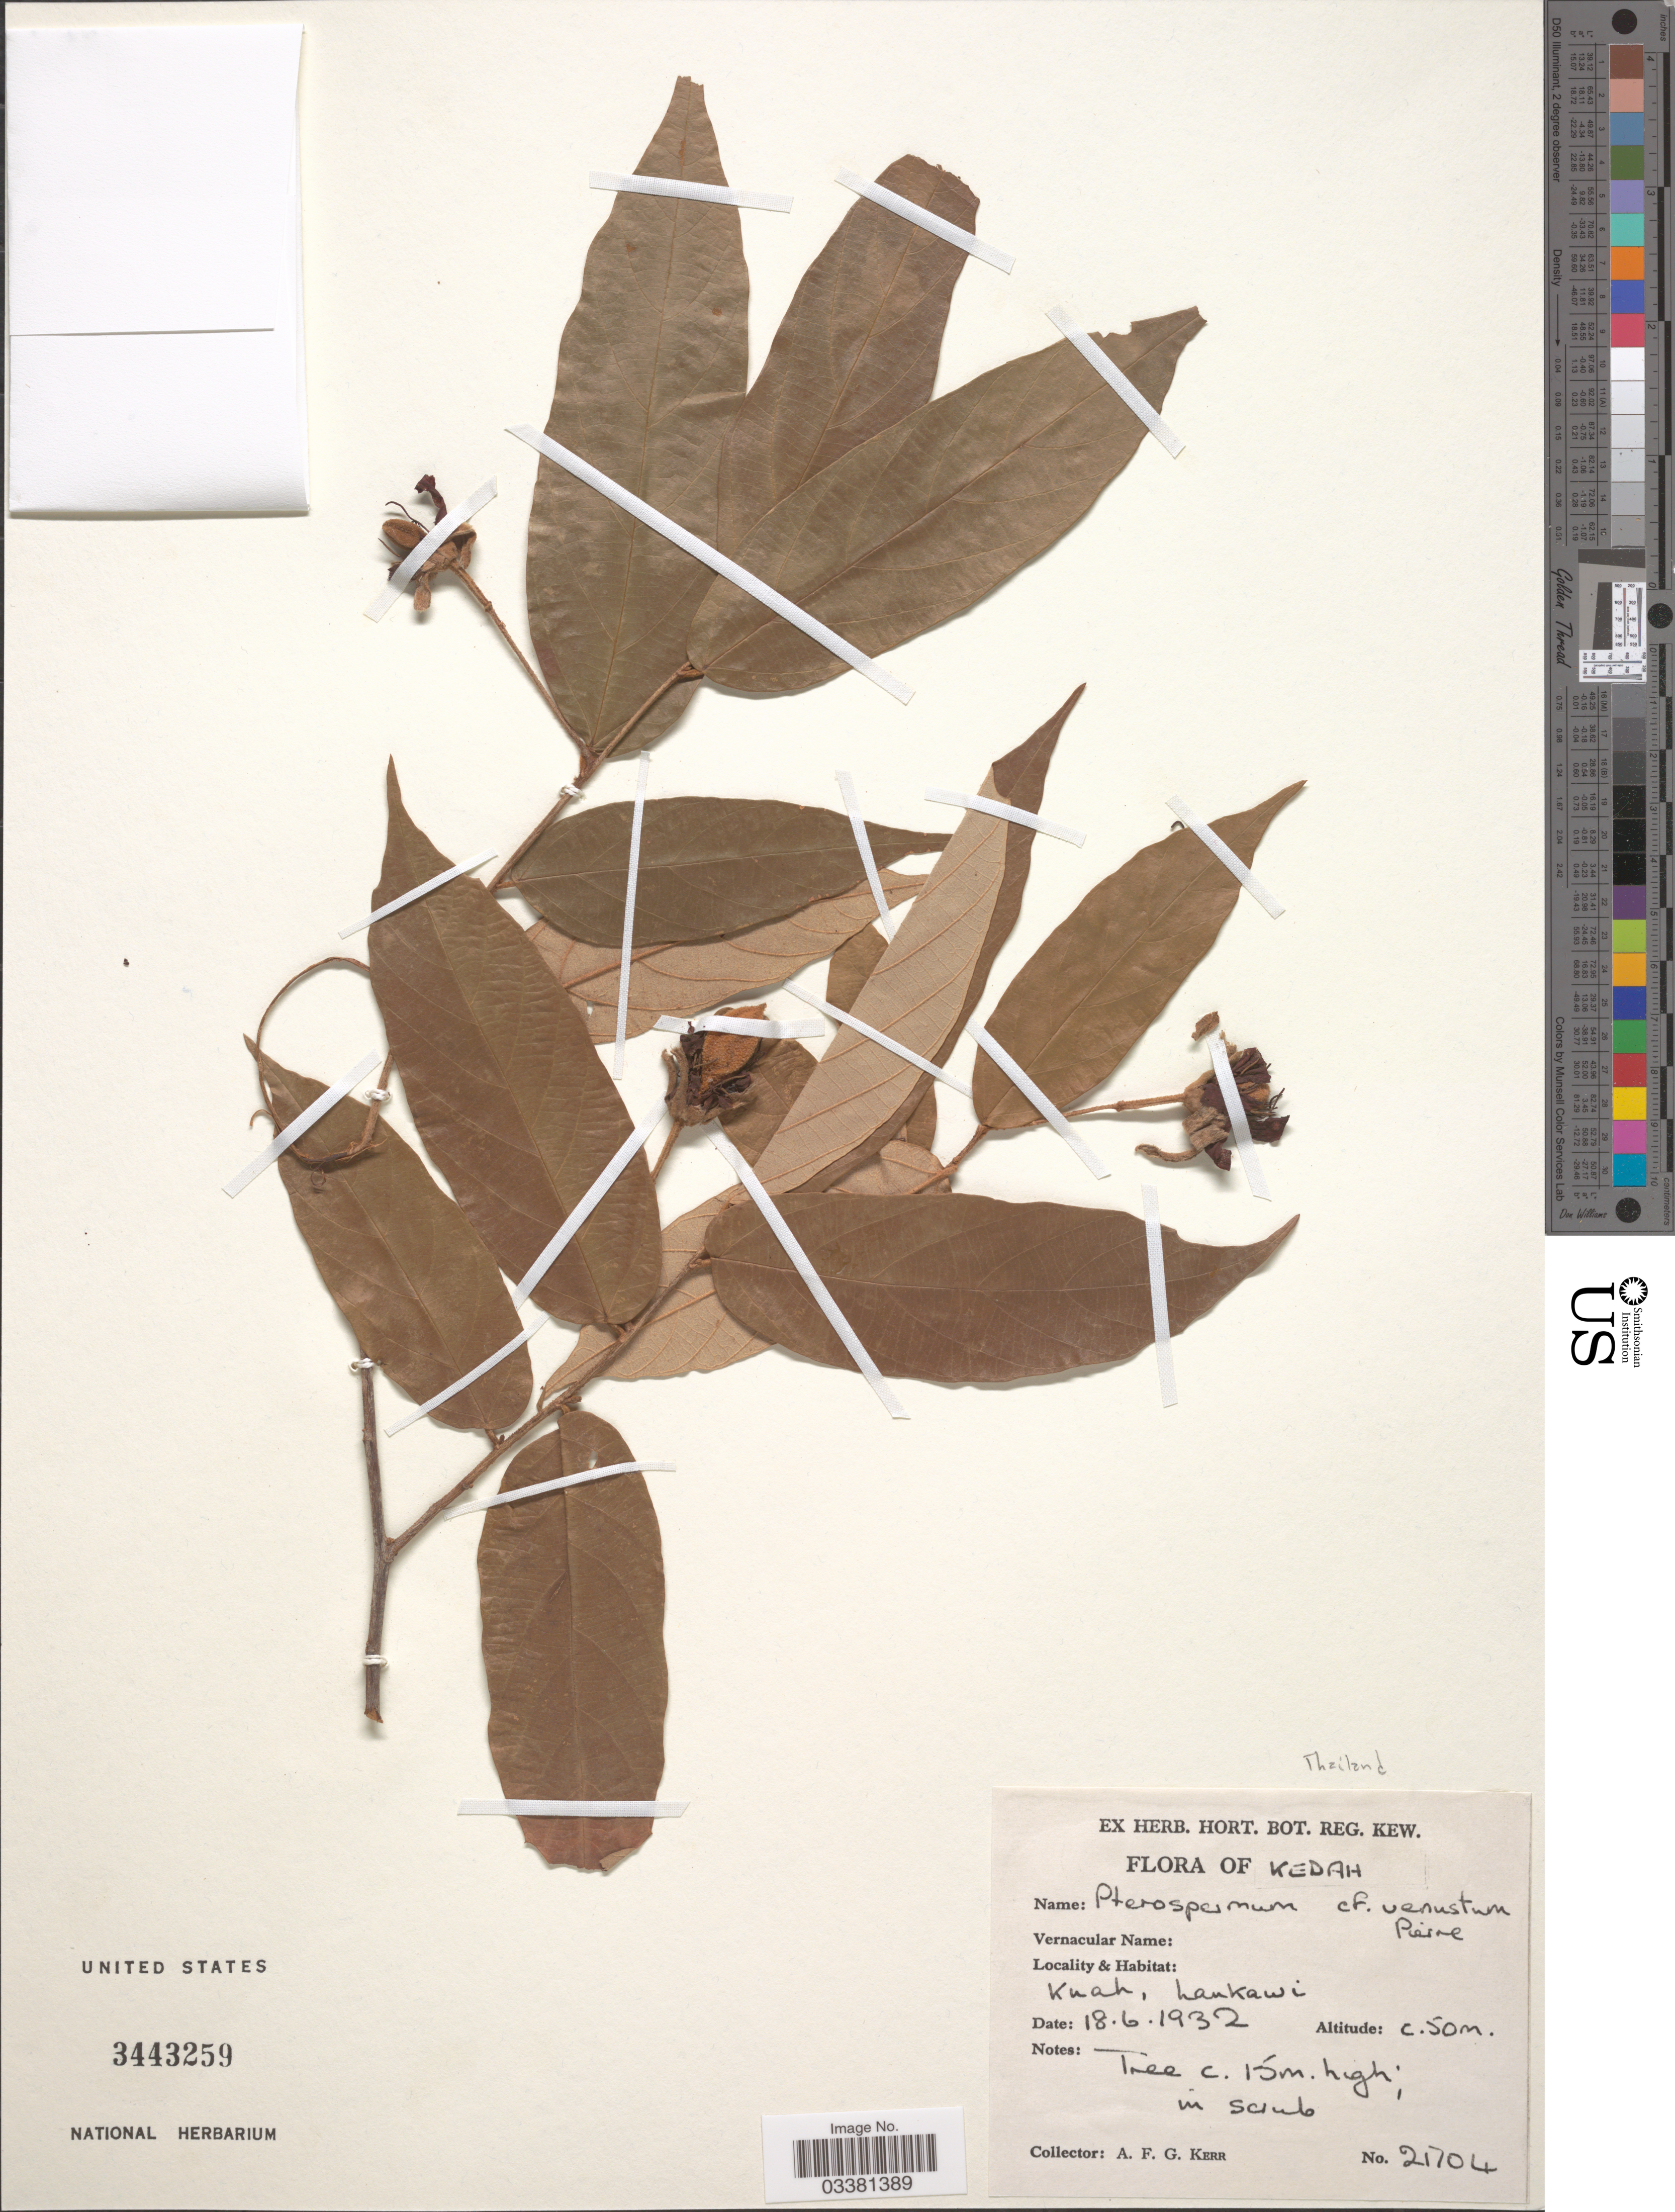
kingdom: Plantae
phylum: Tracheophyta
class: Magnoliopsida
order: Malvales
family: Malvaceae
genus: Pterospermum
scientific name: Pterospermum venustum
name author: Craib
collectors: A. F. G. Kerr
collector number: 21704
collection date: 1932-06-18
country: Malaysia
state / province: Kedah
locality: Kuah, Lankawi.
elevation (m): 50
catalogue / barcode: US 3443259